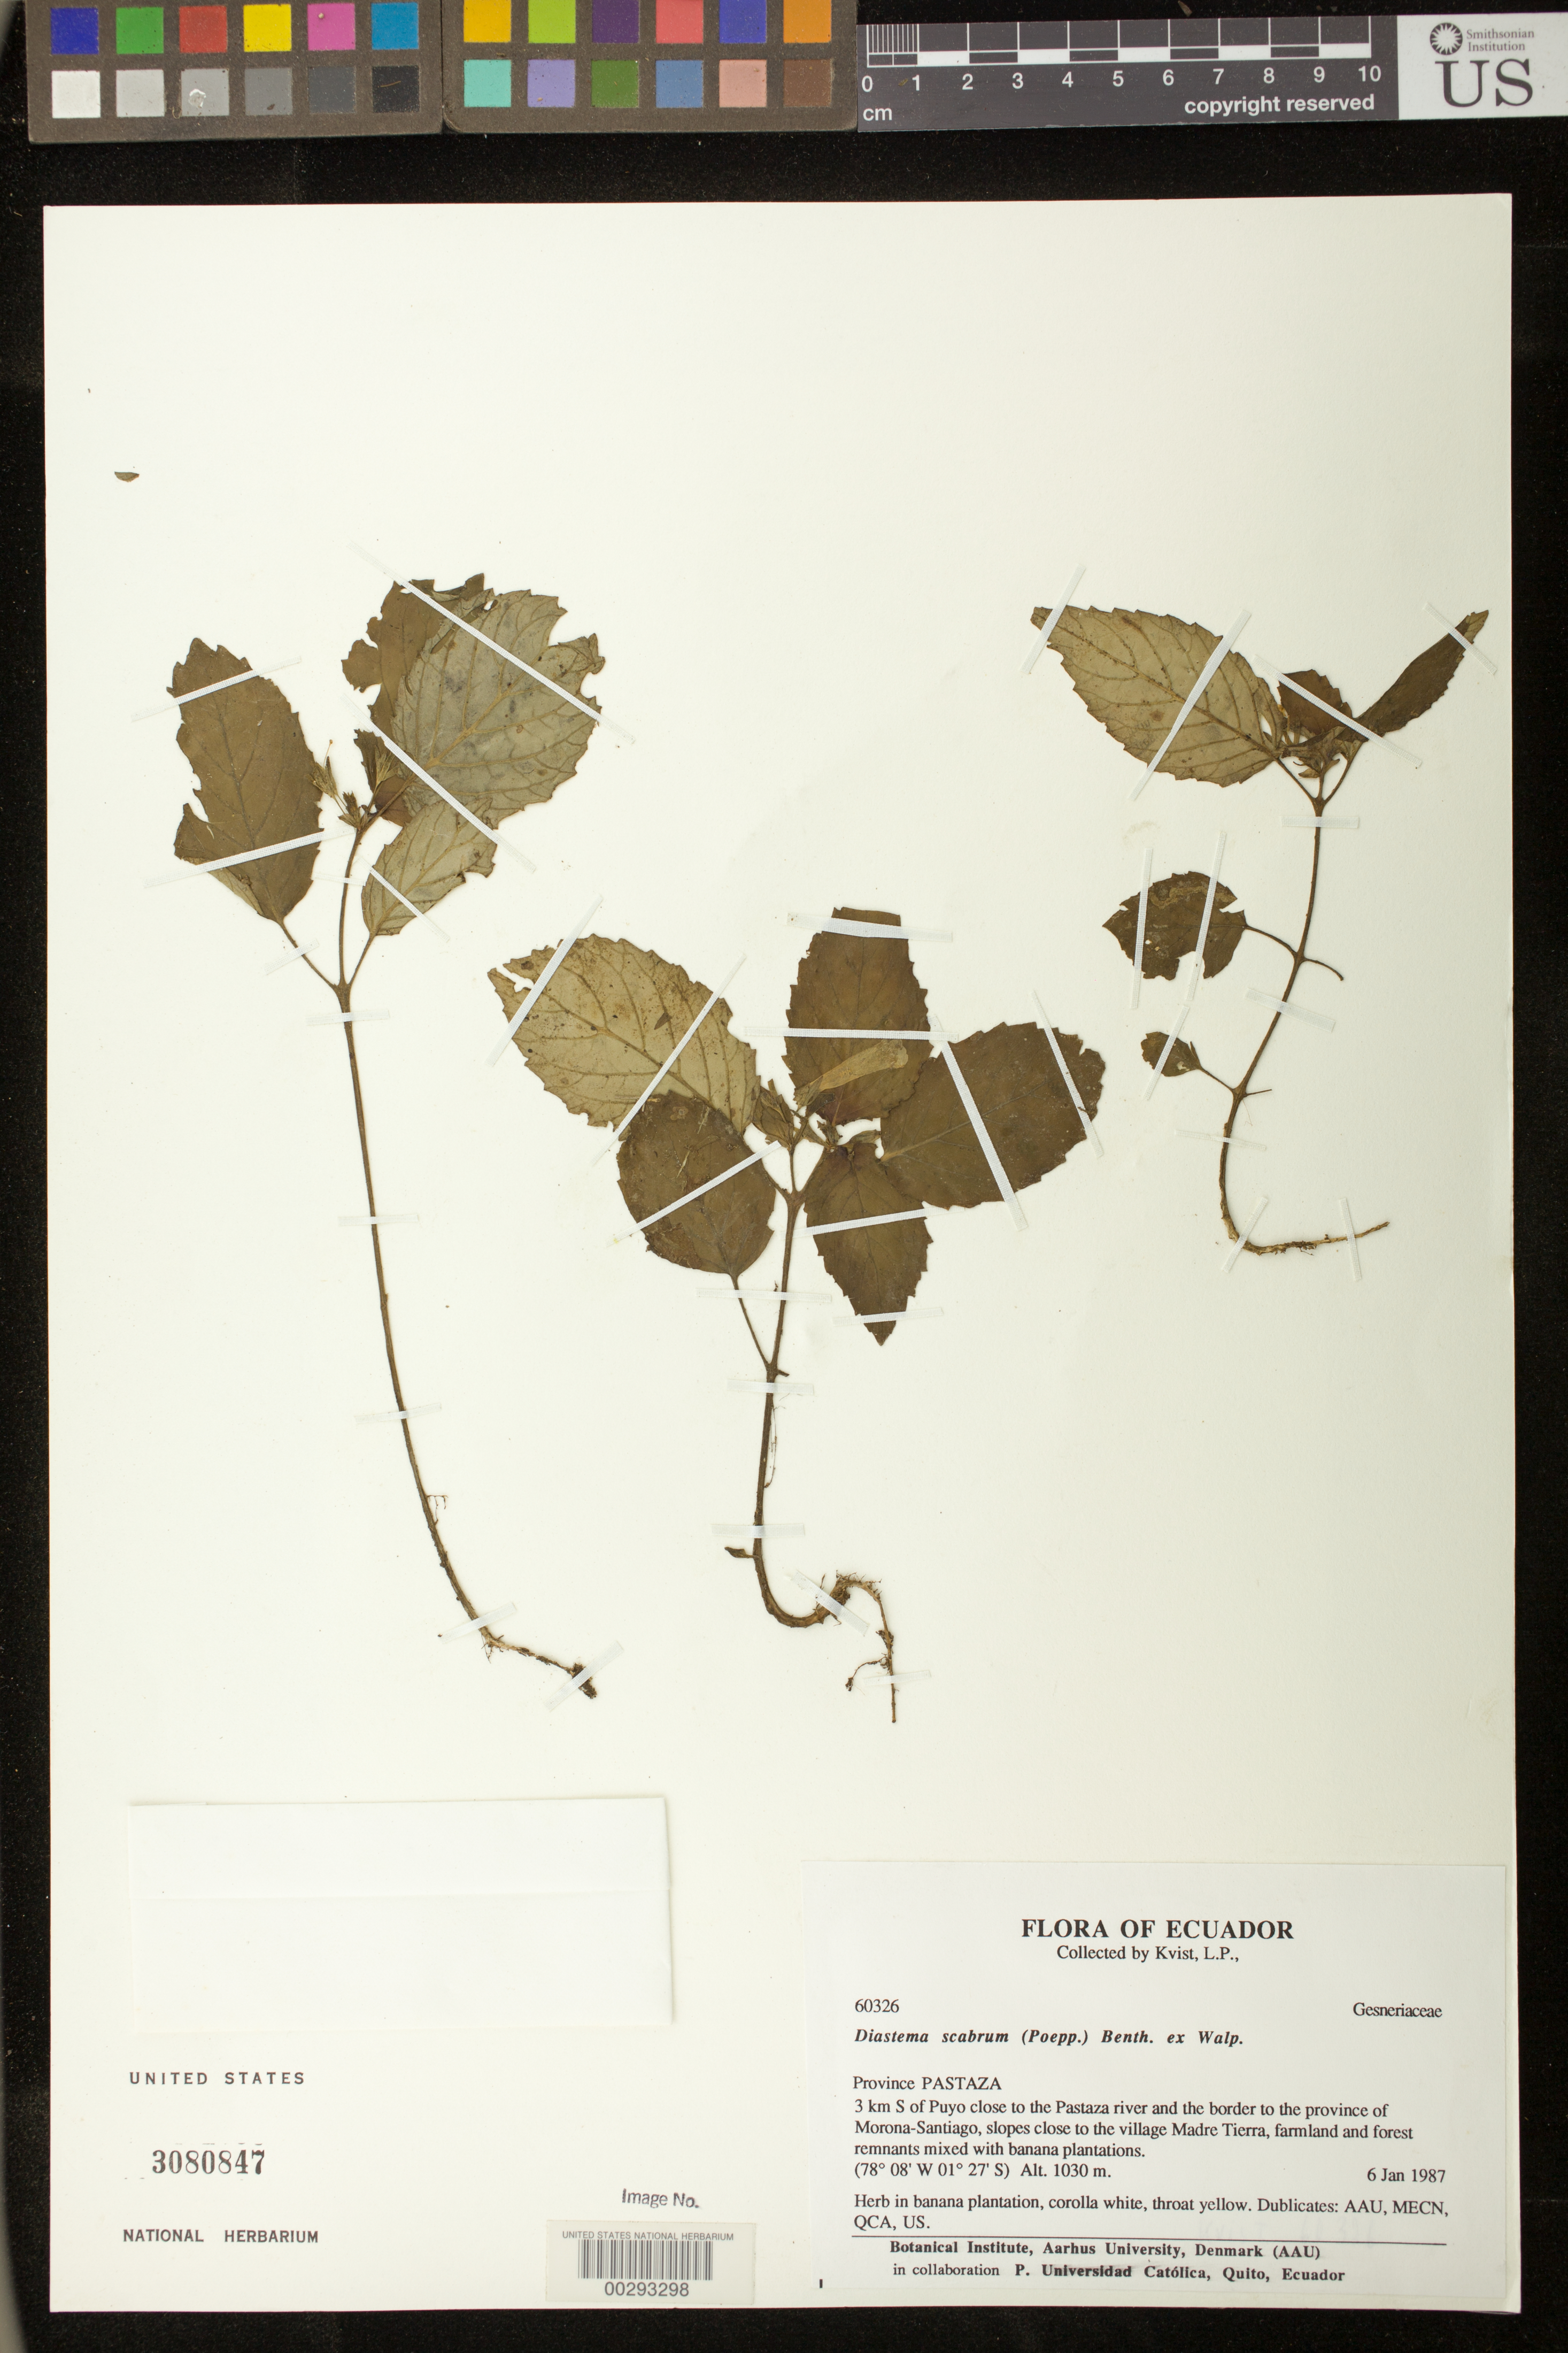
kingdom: Plantae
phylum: Tracheophyta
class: Magnoliopsida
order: Lamiales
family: Gesneriaceae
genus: Diastema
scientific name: Diastema scabrum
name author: (Poepp.) Benth. ex Walp.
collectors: L. P. Kvist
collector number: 60326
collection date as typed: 06 Jan 1987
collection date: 1987-01-06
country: Ecuador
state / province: Pastaza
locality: S of Payo close to Pastaza River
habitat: Farmland and forest remnants mixed with banana plantations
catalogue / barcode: US 3080847